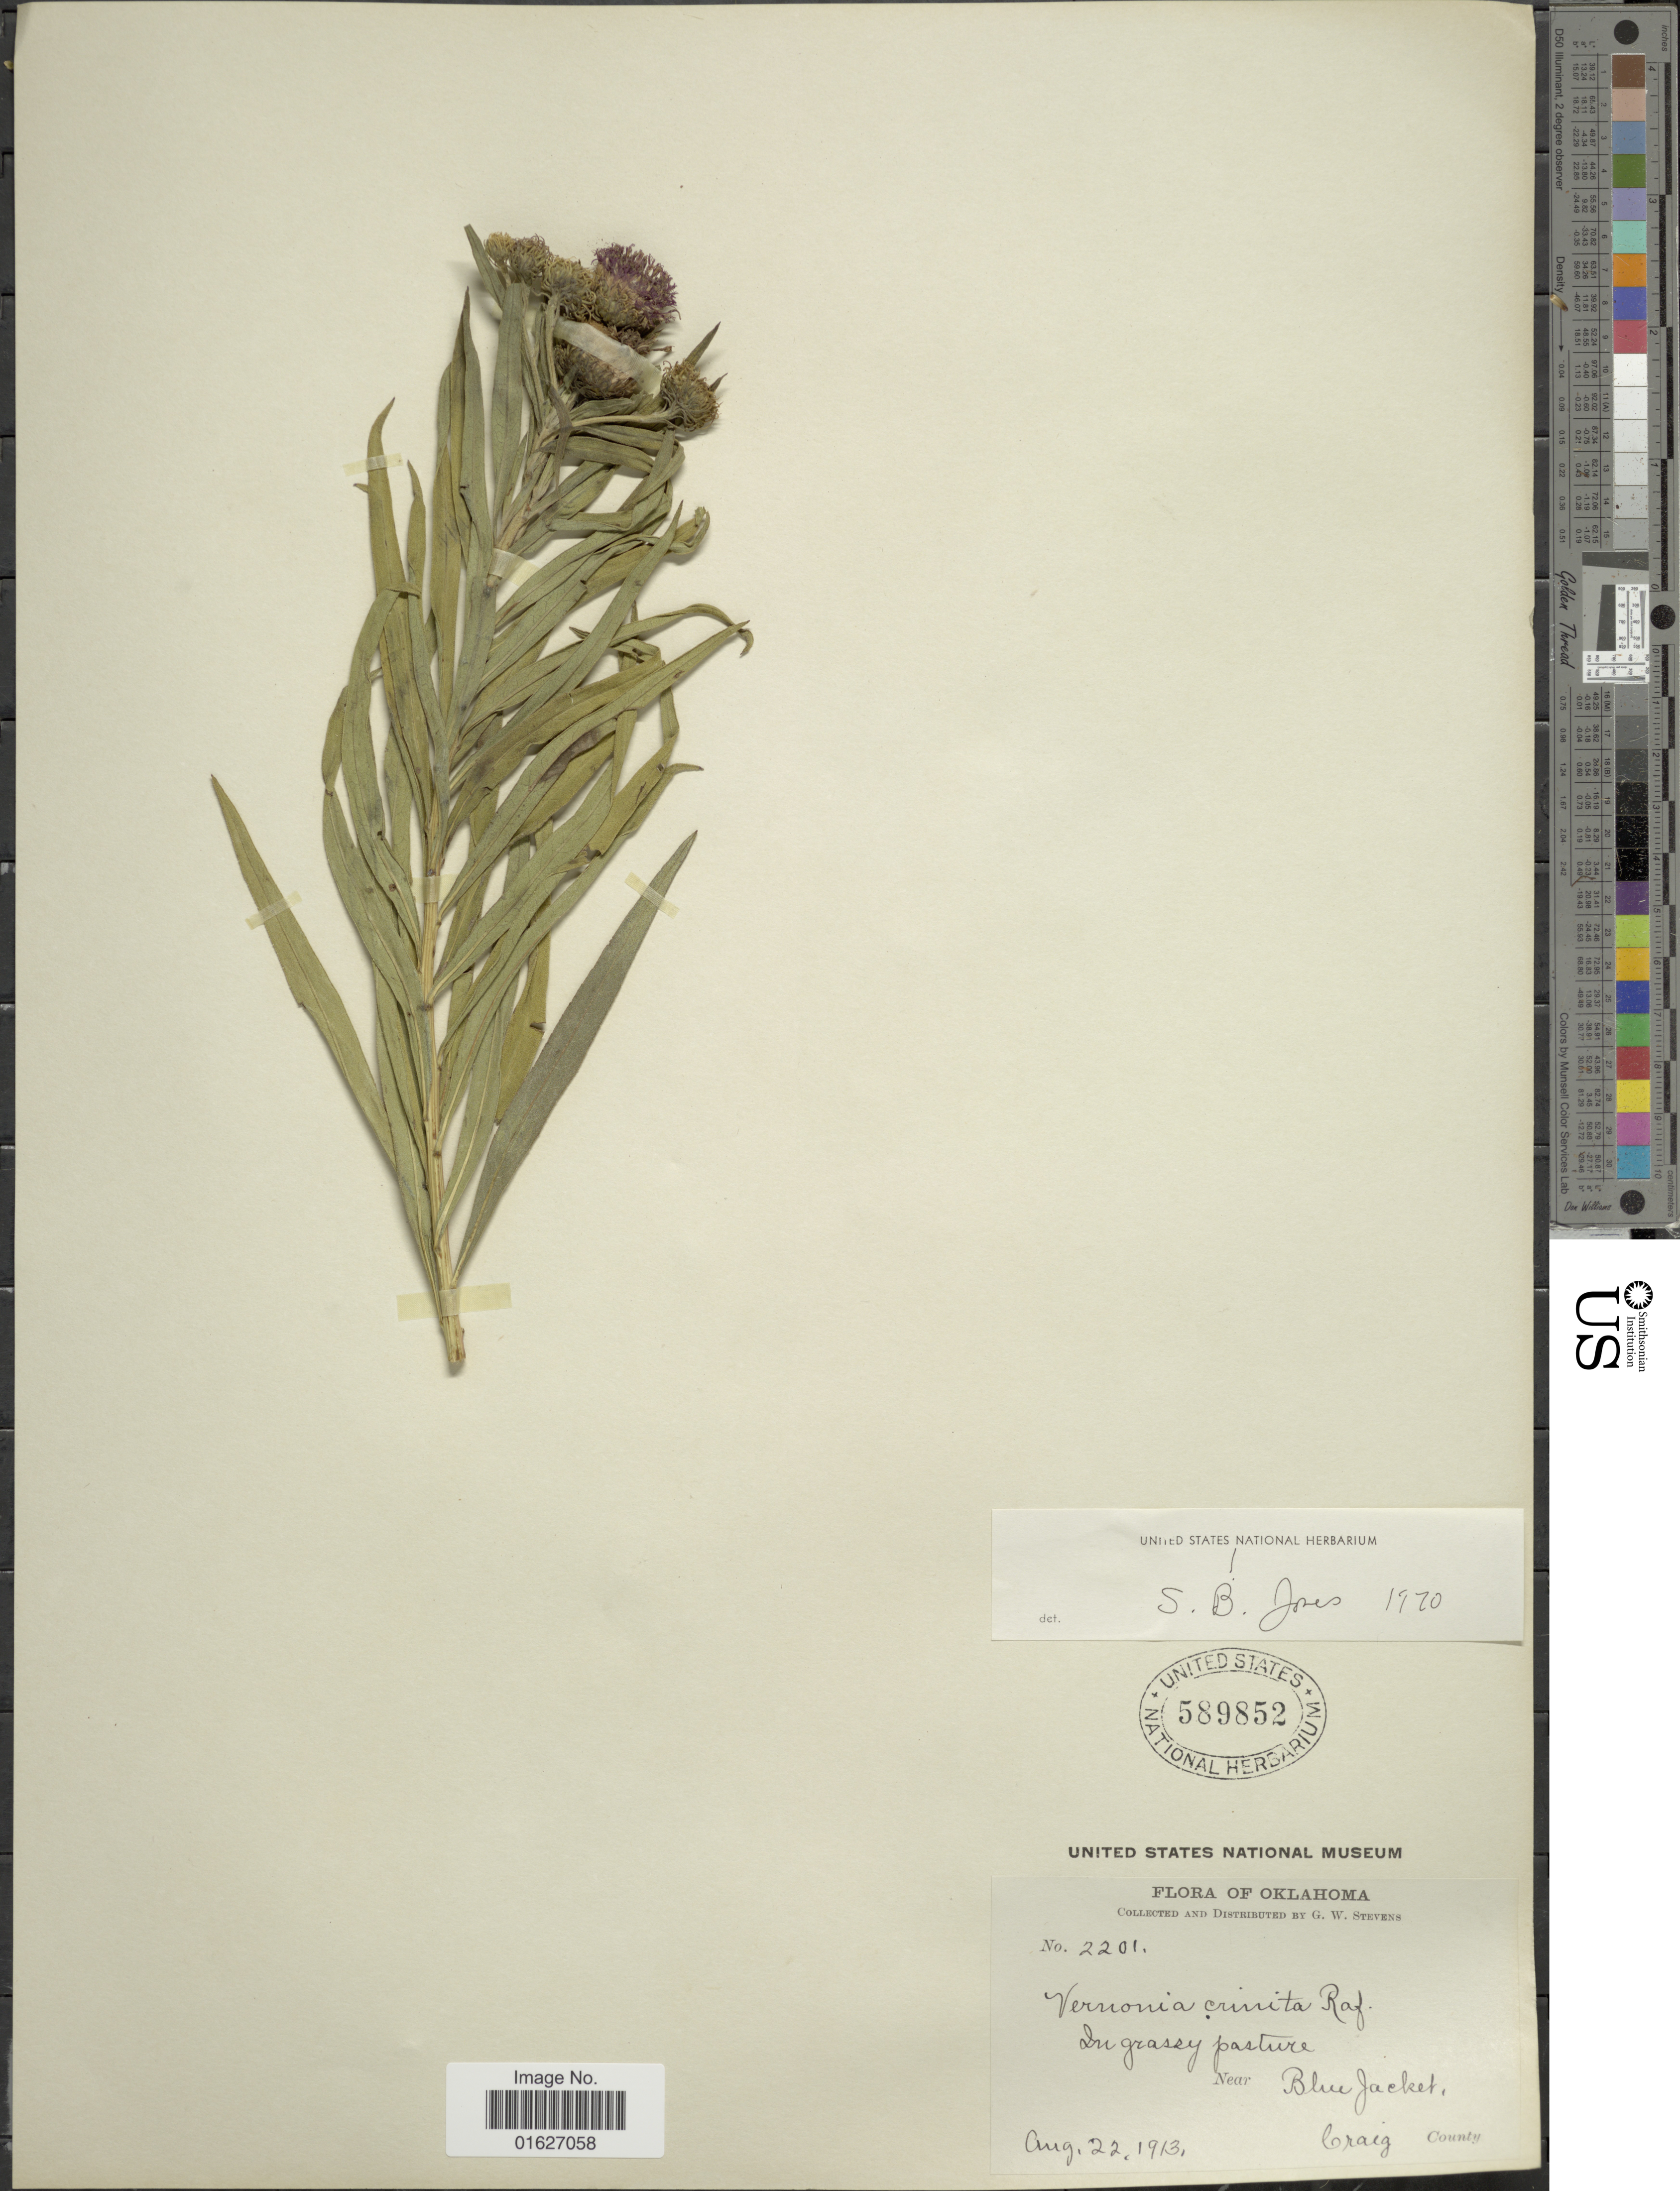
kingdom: Plantae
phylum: Tracheophyta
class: Magnoliopsida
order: Asterales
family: Asteraceae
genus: Vernonia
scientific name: Vernonia arkansana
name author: DC.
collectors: G. W. Stevens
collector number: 2201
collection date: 1913-08-22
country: United States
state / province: Oklahoma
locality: Near Blue Jacket, Craig County.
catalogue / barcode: US 589852